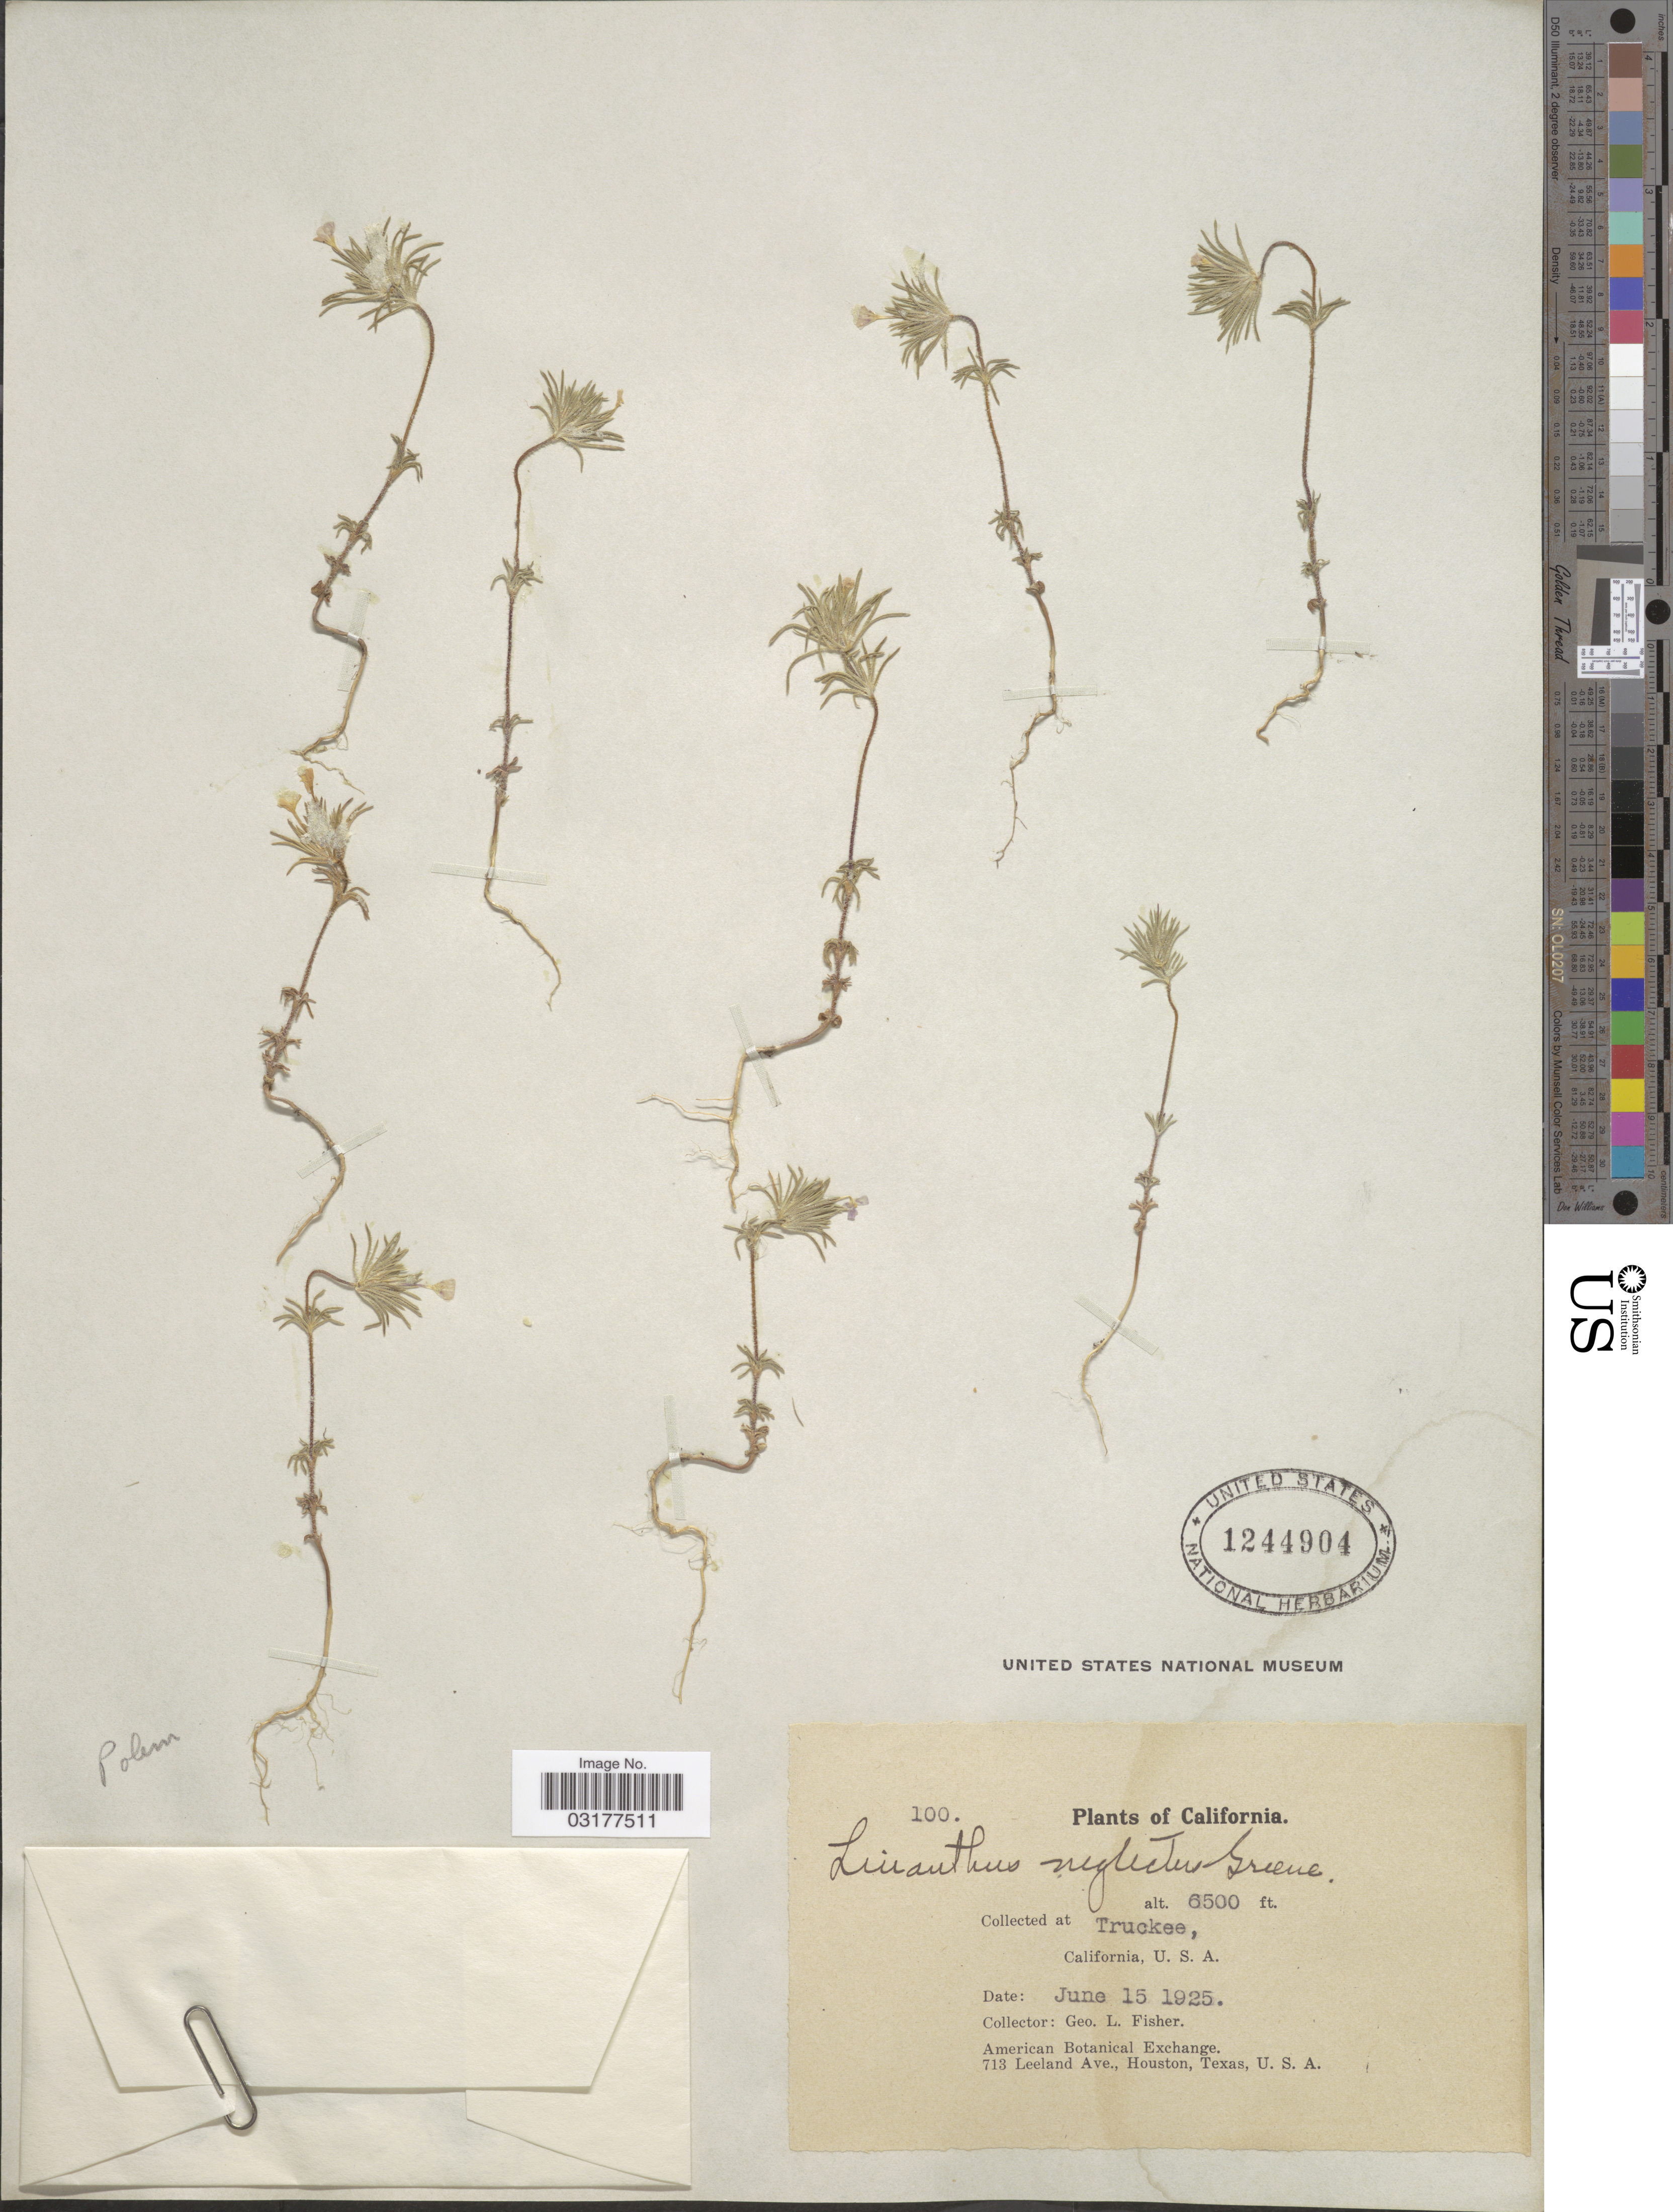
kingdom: Plantae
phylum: Tracheophyta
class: Magnoliopsida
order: Ericales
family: Polemoniaceae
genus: Leptosiphon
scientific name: Leptosiphon ciliatus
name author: (Benth.) Jeps.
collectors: G. L. Fisher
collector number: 100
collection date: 1925-06-15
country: United States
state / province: California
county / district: Nevada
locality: Truckee.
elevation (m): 1981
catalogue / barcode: US 1244904